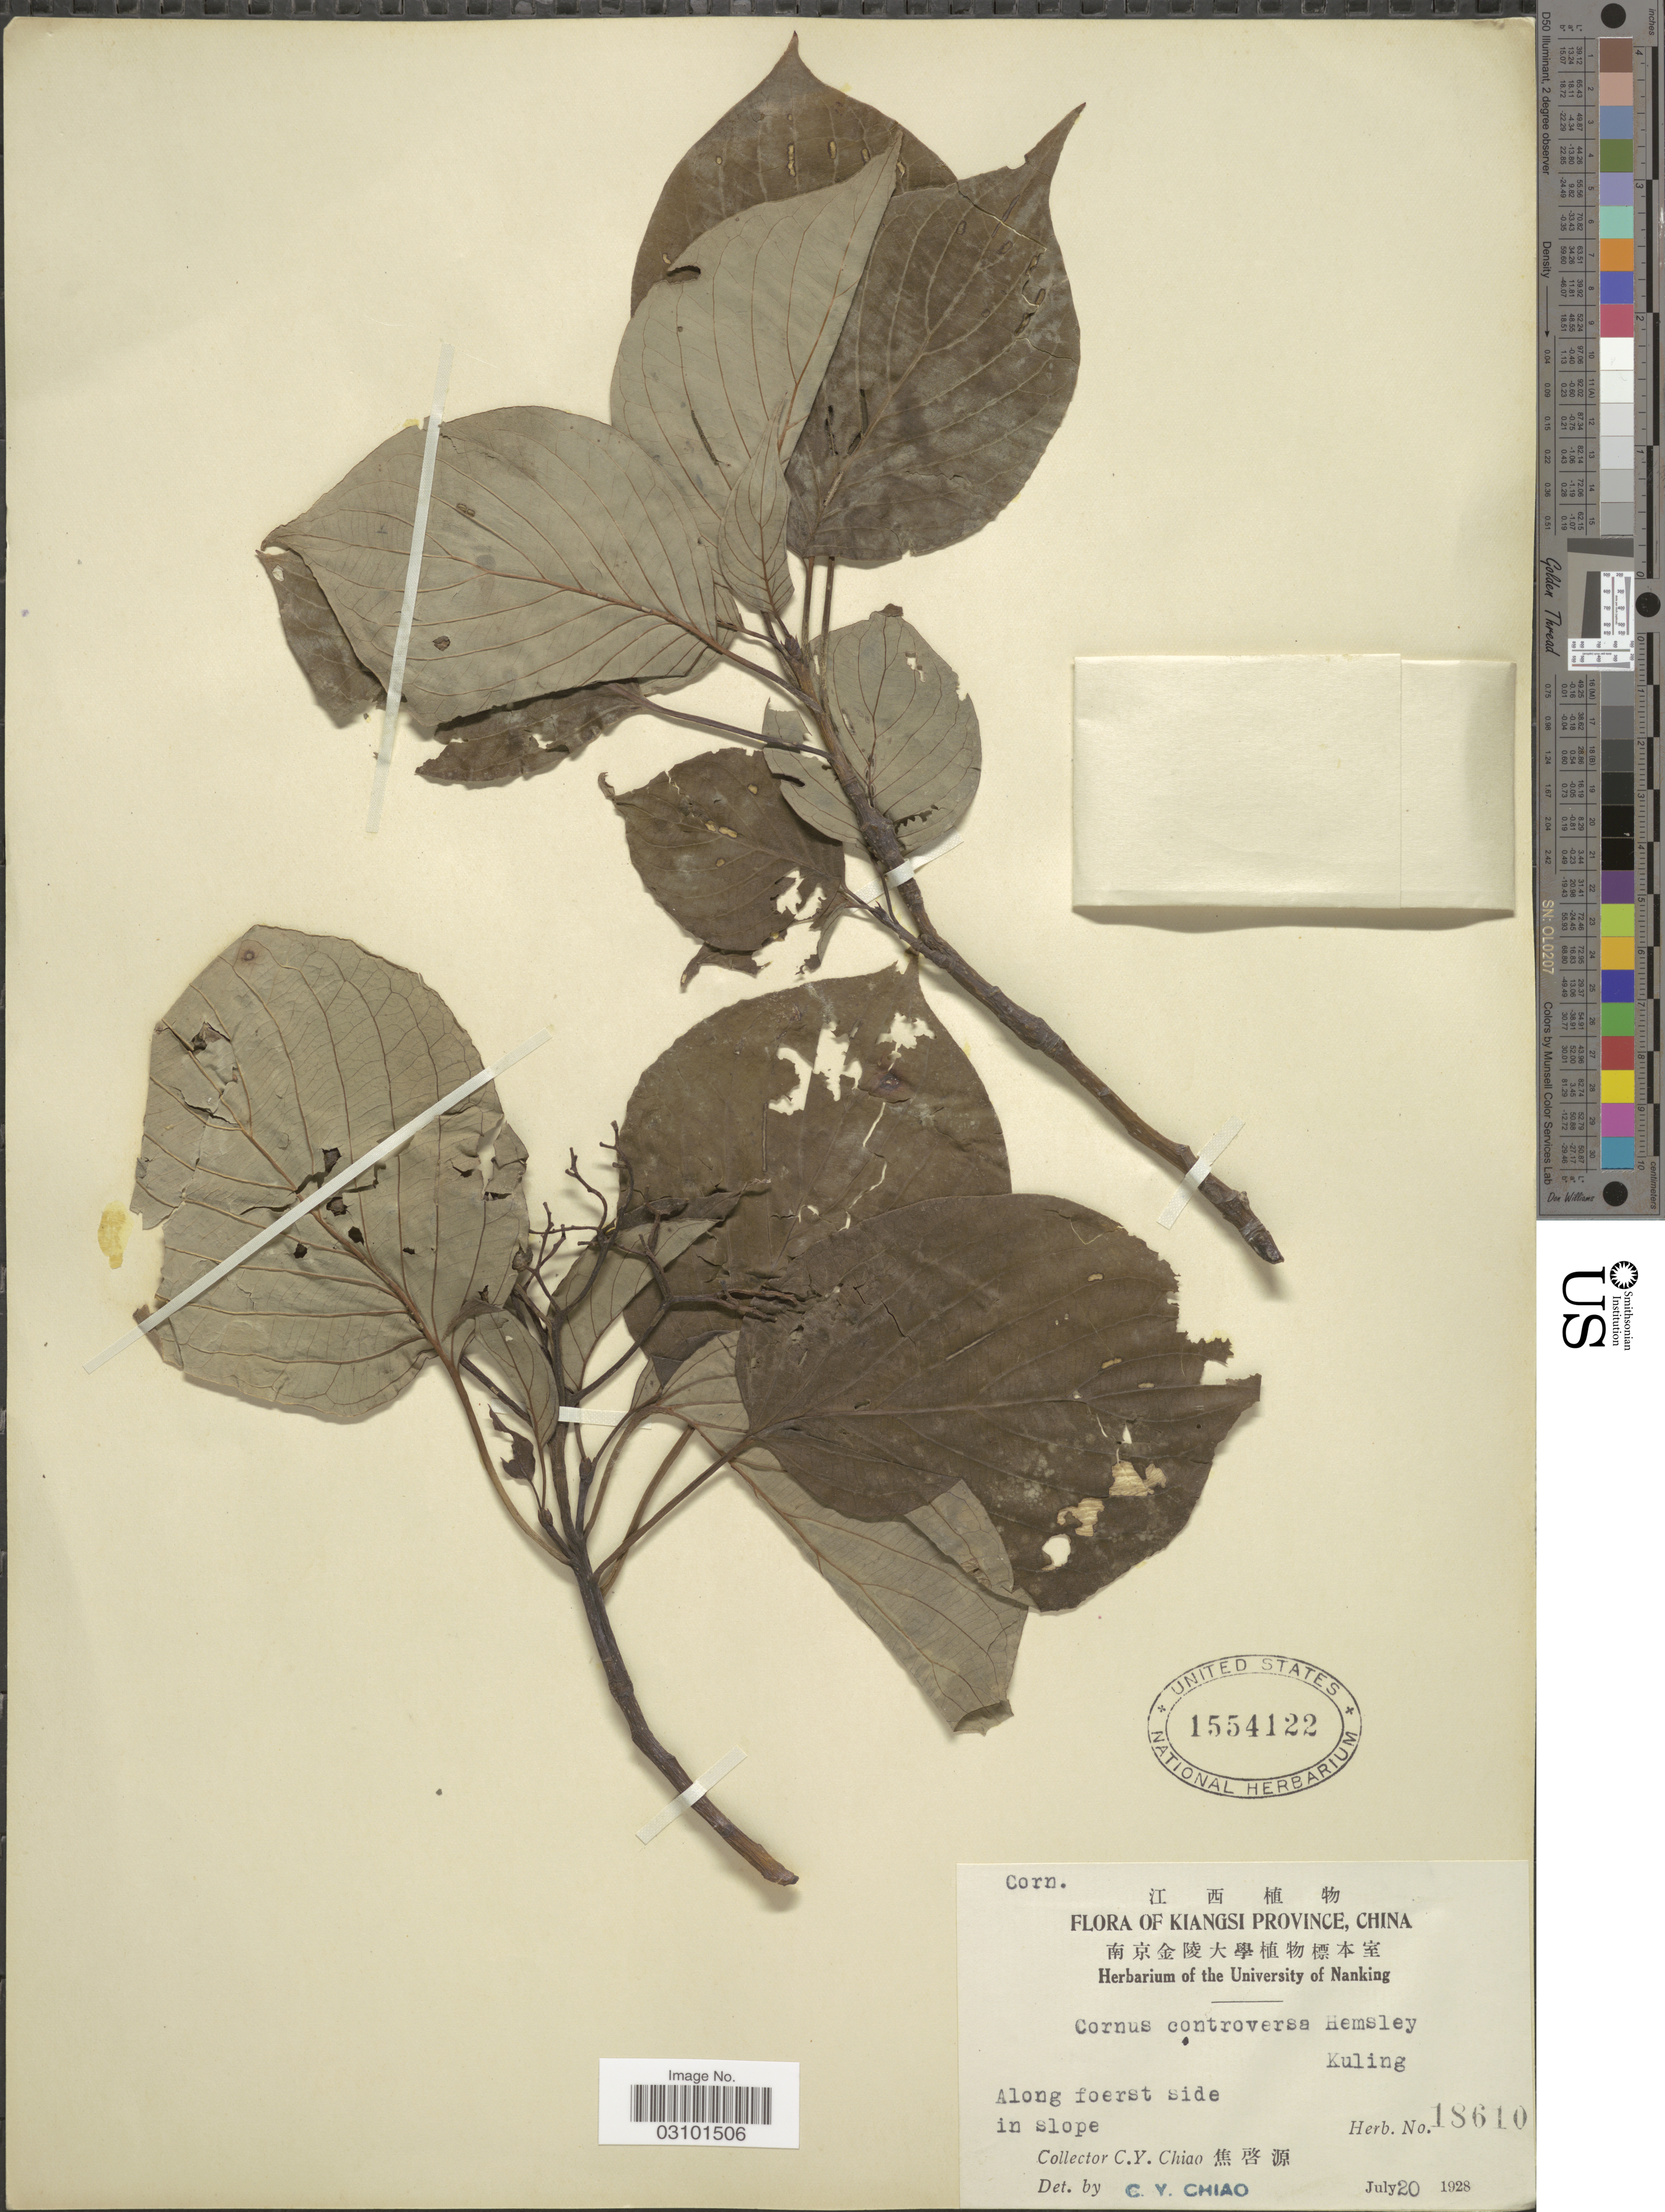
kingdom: Plantae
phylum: Tracheophyta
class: Magnoliopsida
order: Cornales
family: Cornaceae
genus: Cornus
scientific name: Cornus controversa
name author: Hemsl.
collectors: C. Y. Chiao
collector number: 18610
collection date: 1928-07-20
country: China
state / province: Jiangxi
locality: Kiangsi Province. Along foerst side in slope. Kuling.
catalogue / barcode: US 1554122